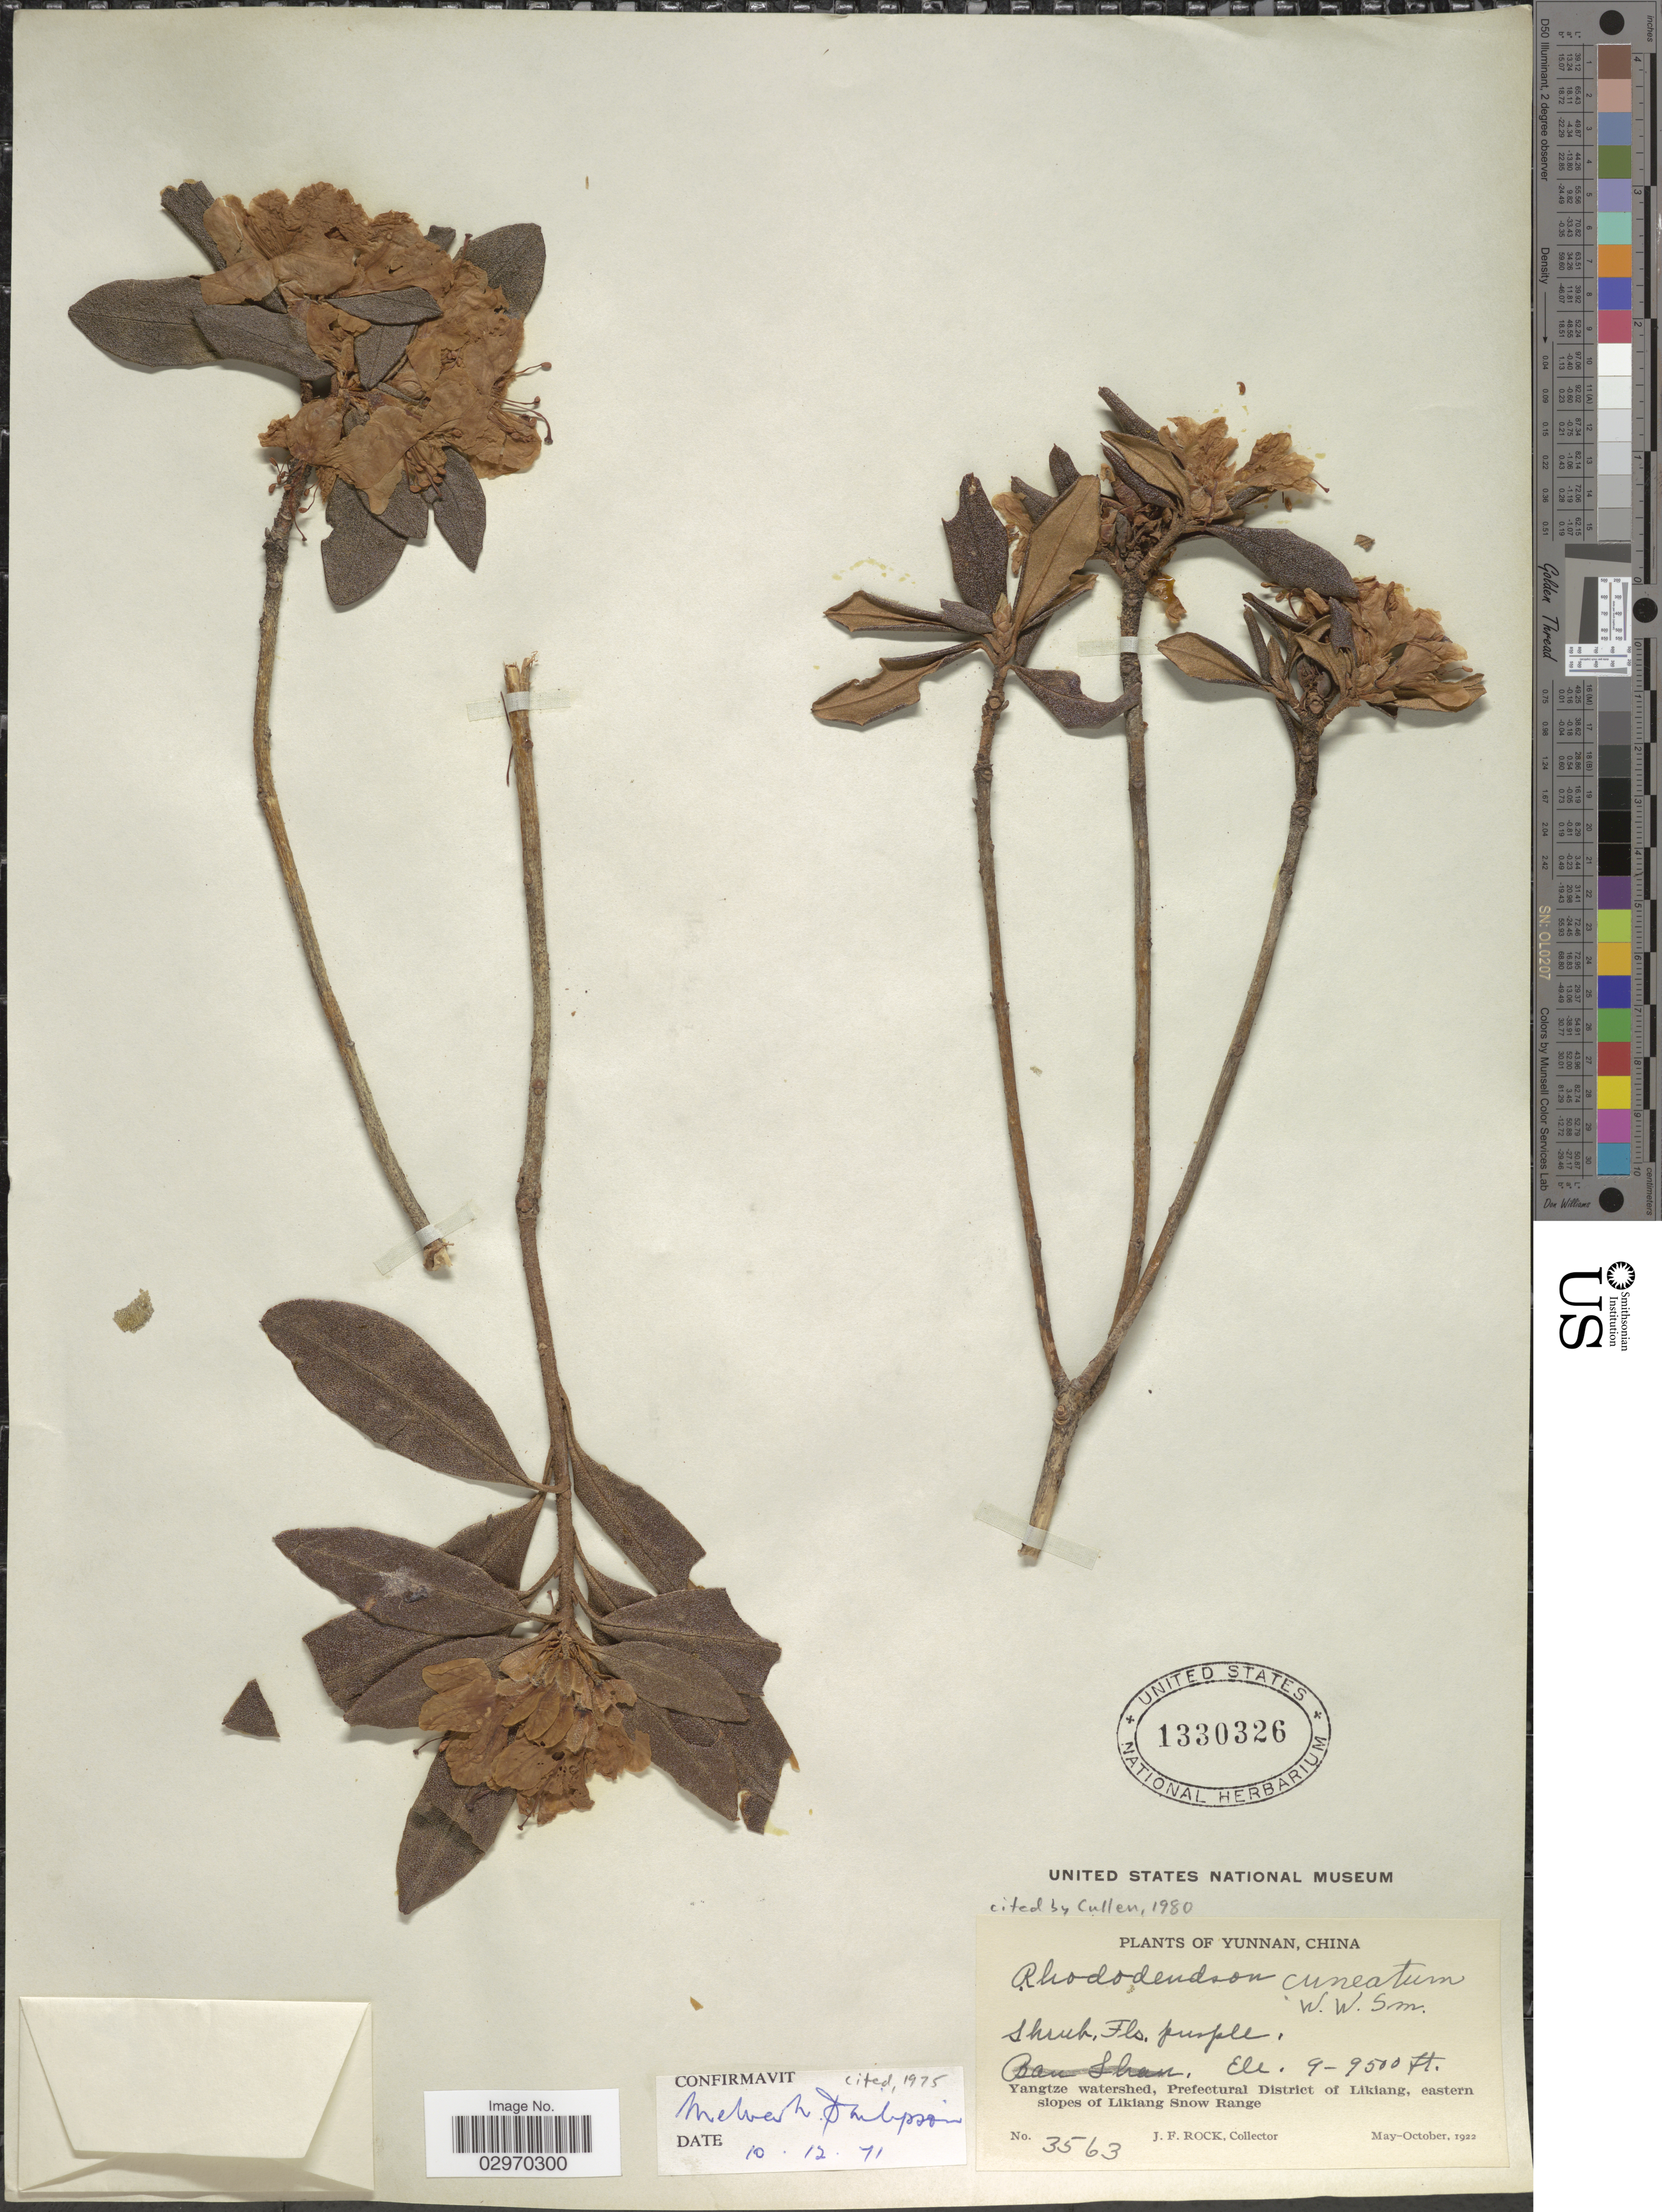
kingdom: Plantae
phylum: Tracheophyta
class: Magnoliopsida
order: Ericales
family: Ericaceae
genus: Rhododendron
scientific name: Rhododendron cuneatum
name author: W.W. Sm.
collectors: J. Rock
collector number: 3563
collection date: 1922-05/1922-10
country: China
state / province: Yunnan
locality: Yangtze watershed, Prefectural District of Likiang, eastern slopes of Likiang Snow Range.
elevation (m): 2743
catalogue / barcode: US 1330326